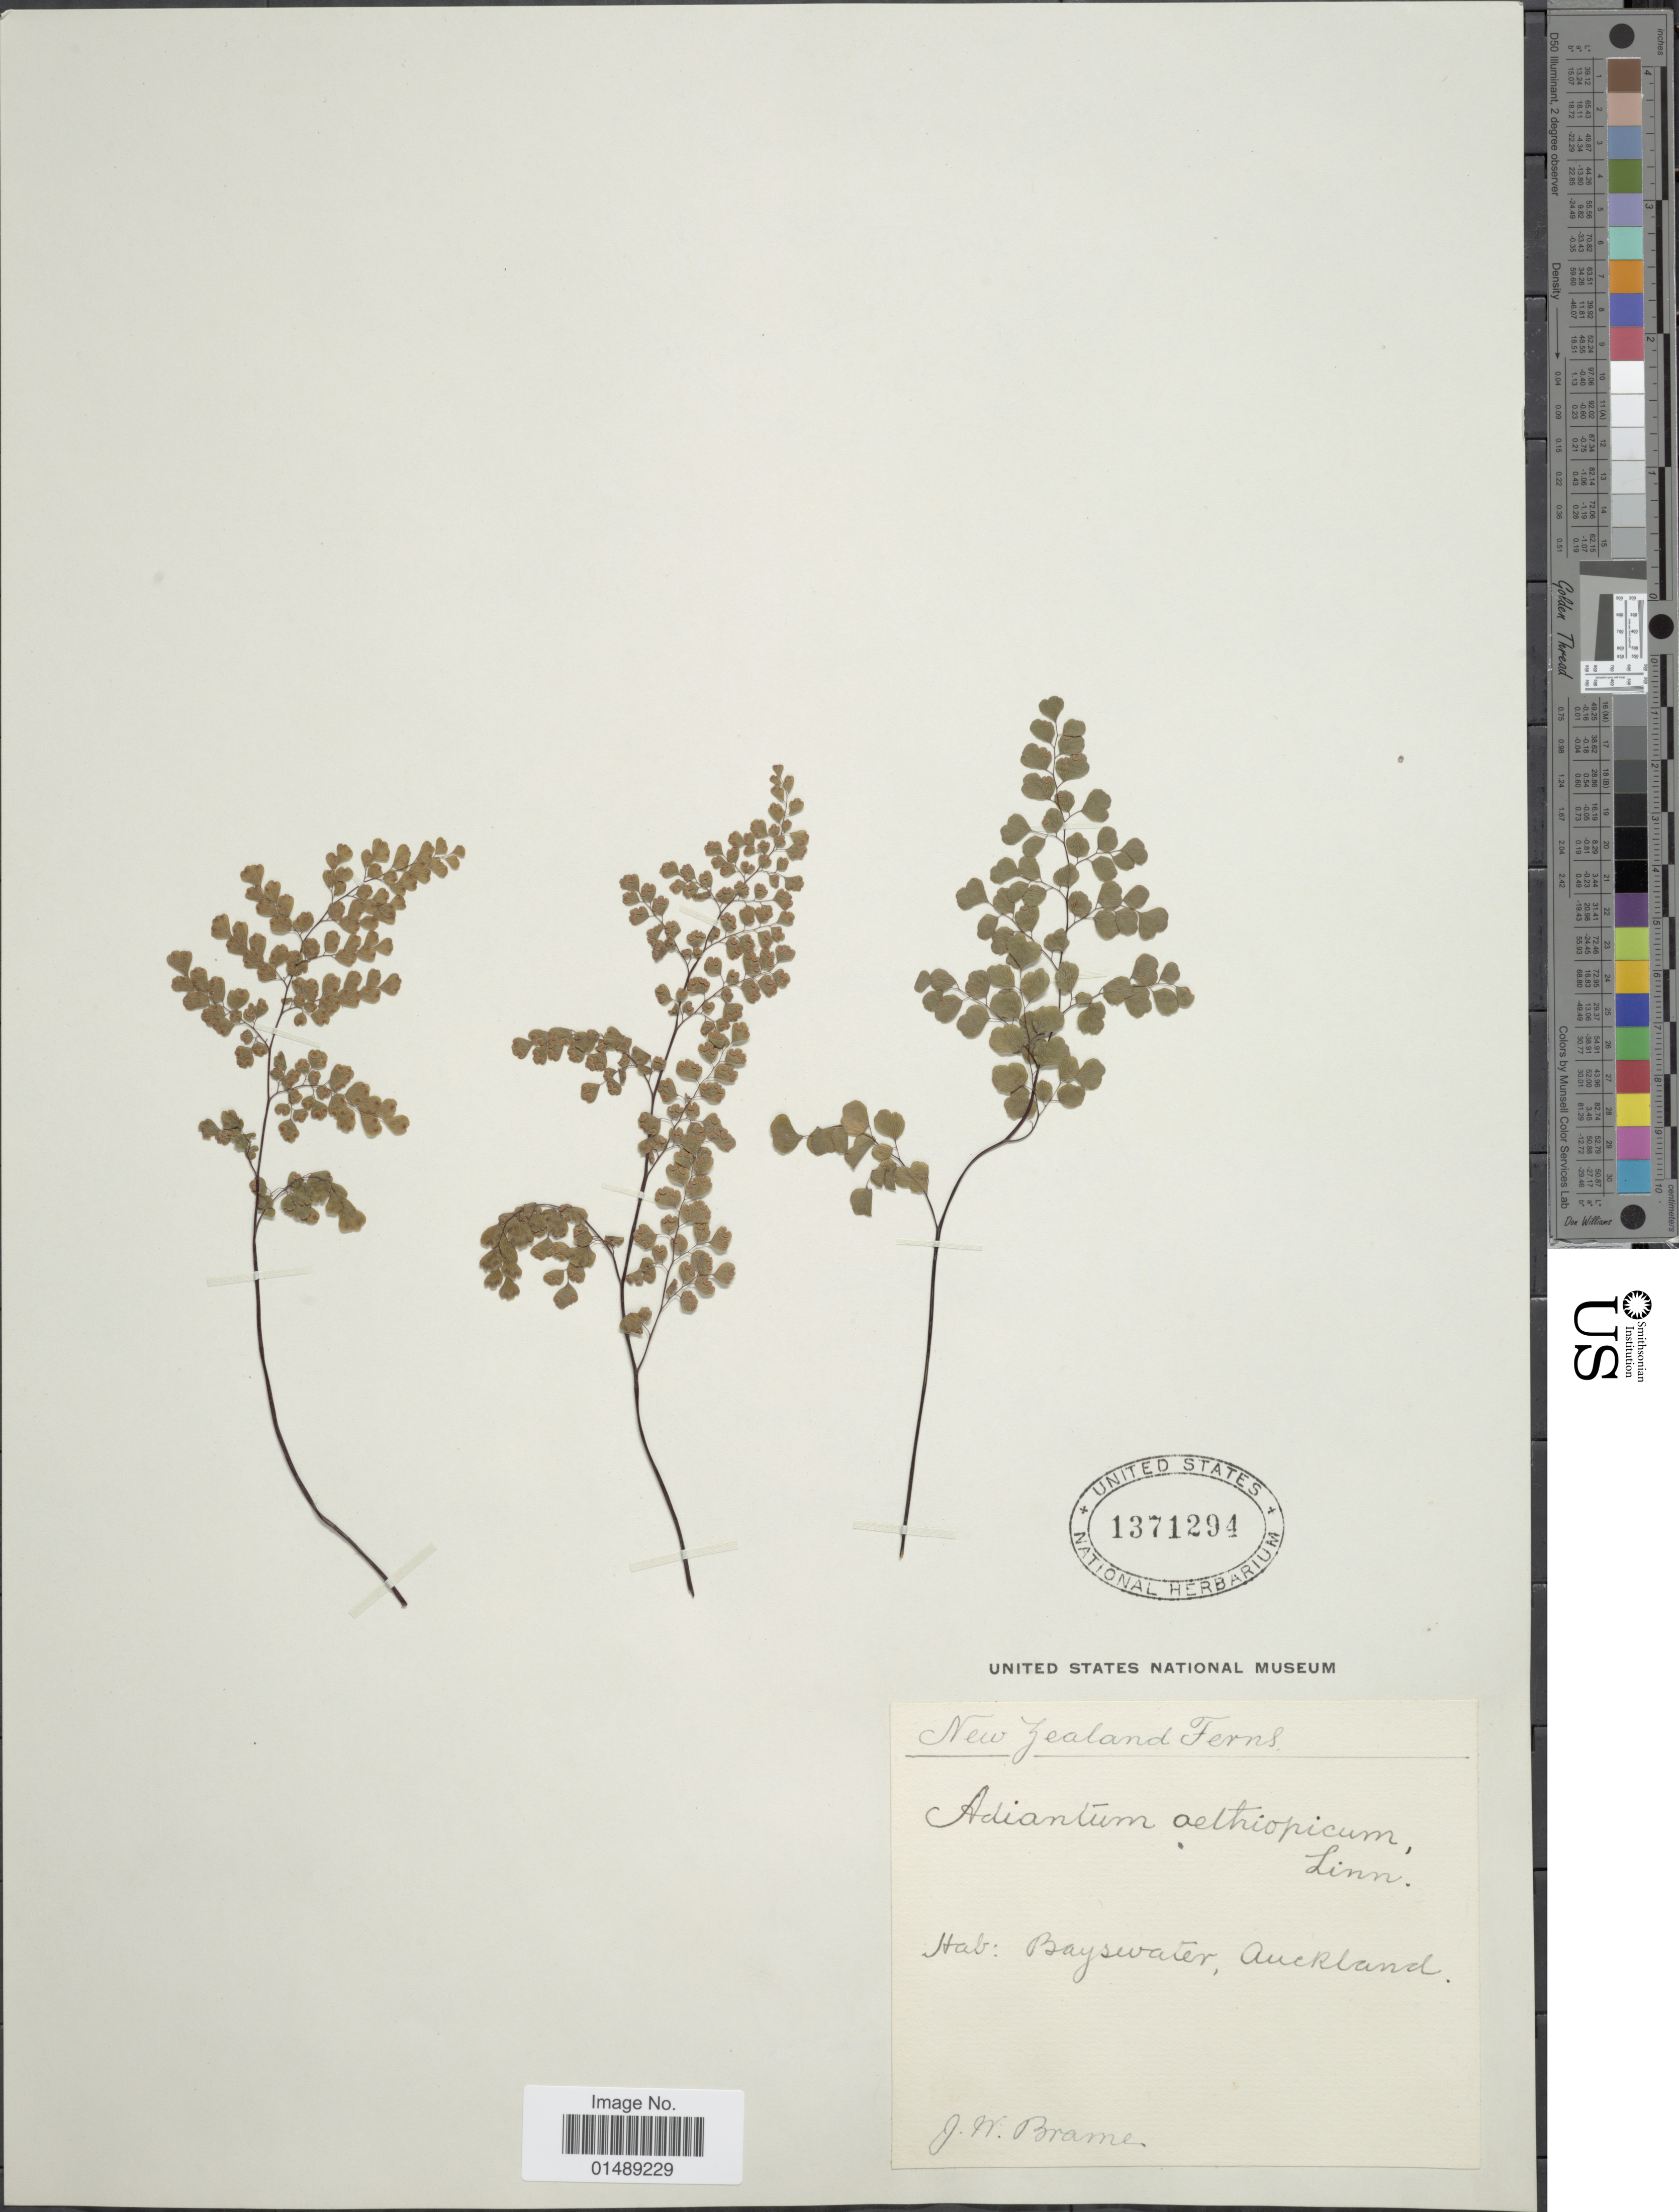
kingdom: Plantae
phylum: Tracheophyta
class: Polypodiopsida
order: Polypodiales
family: Pteridaceae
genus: Adiantum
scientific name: Adiantum aethiopicum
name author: L.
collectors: J. Brame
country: New Zealand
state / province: Auckland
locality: New Zealand Ferns, Bayswater, Auckland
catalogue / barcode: US 1371294